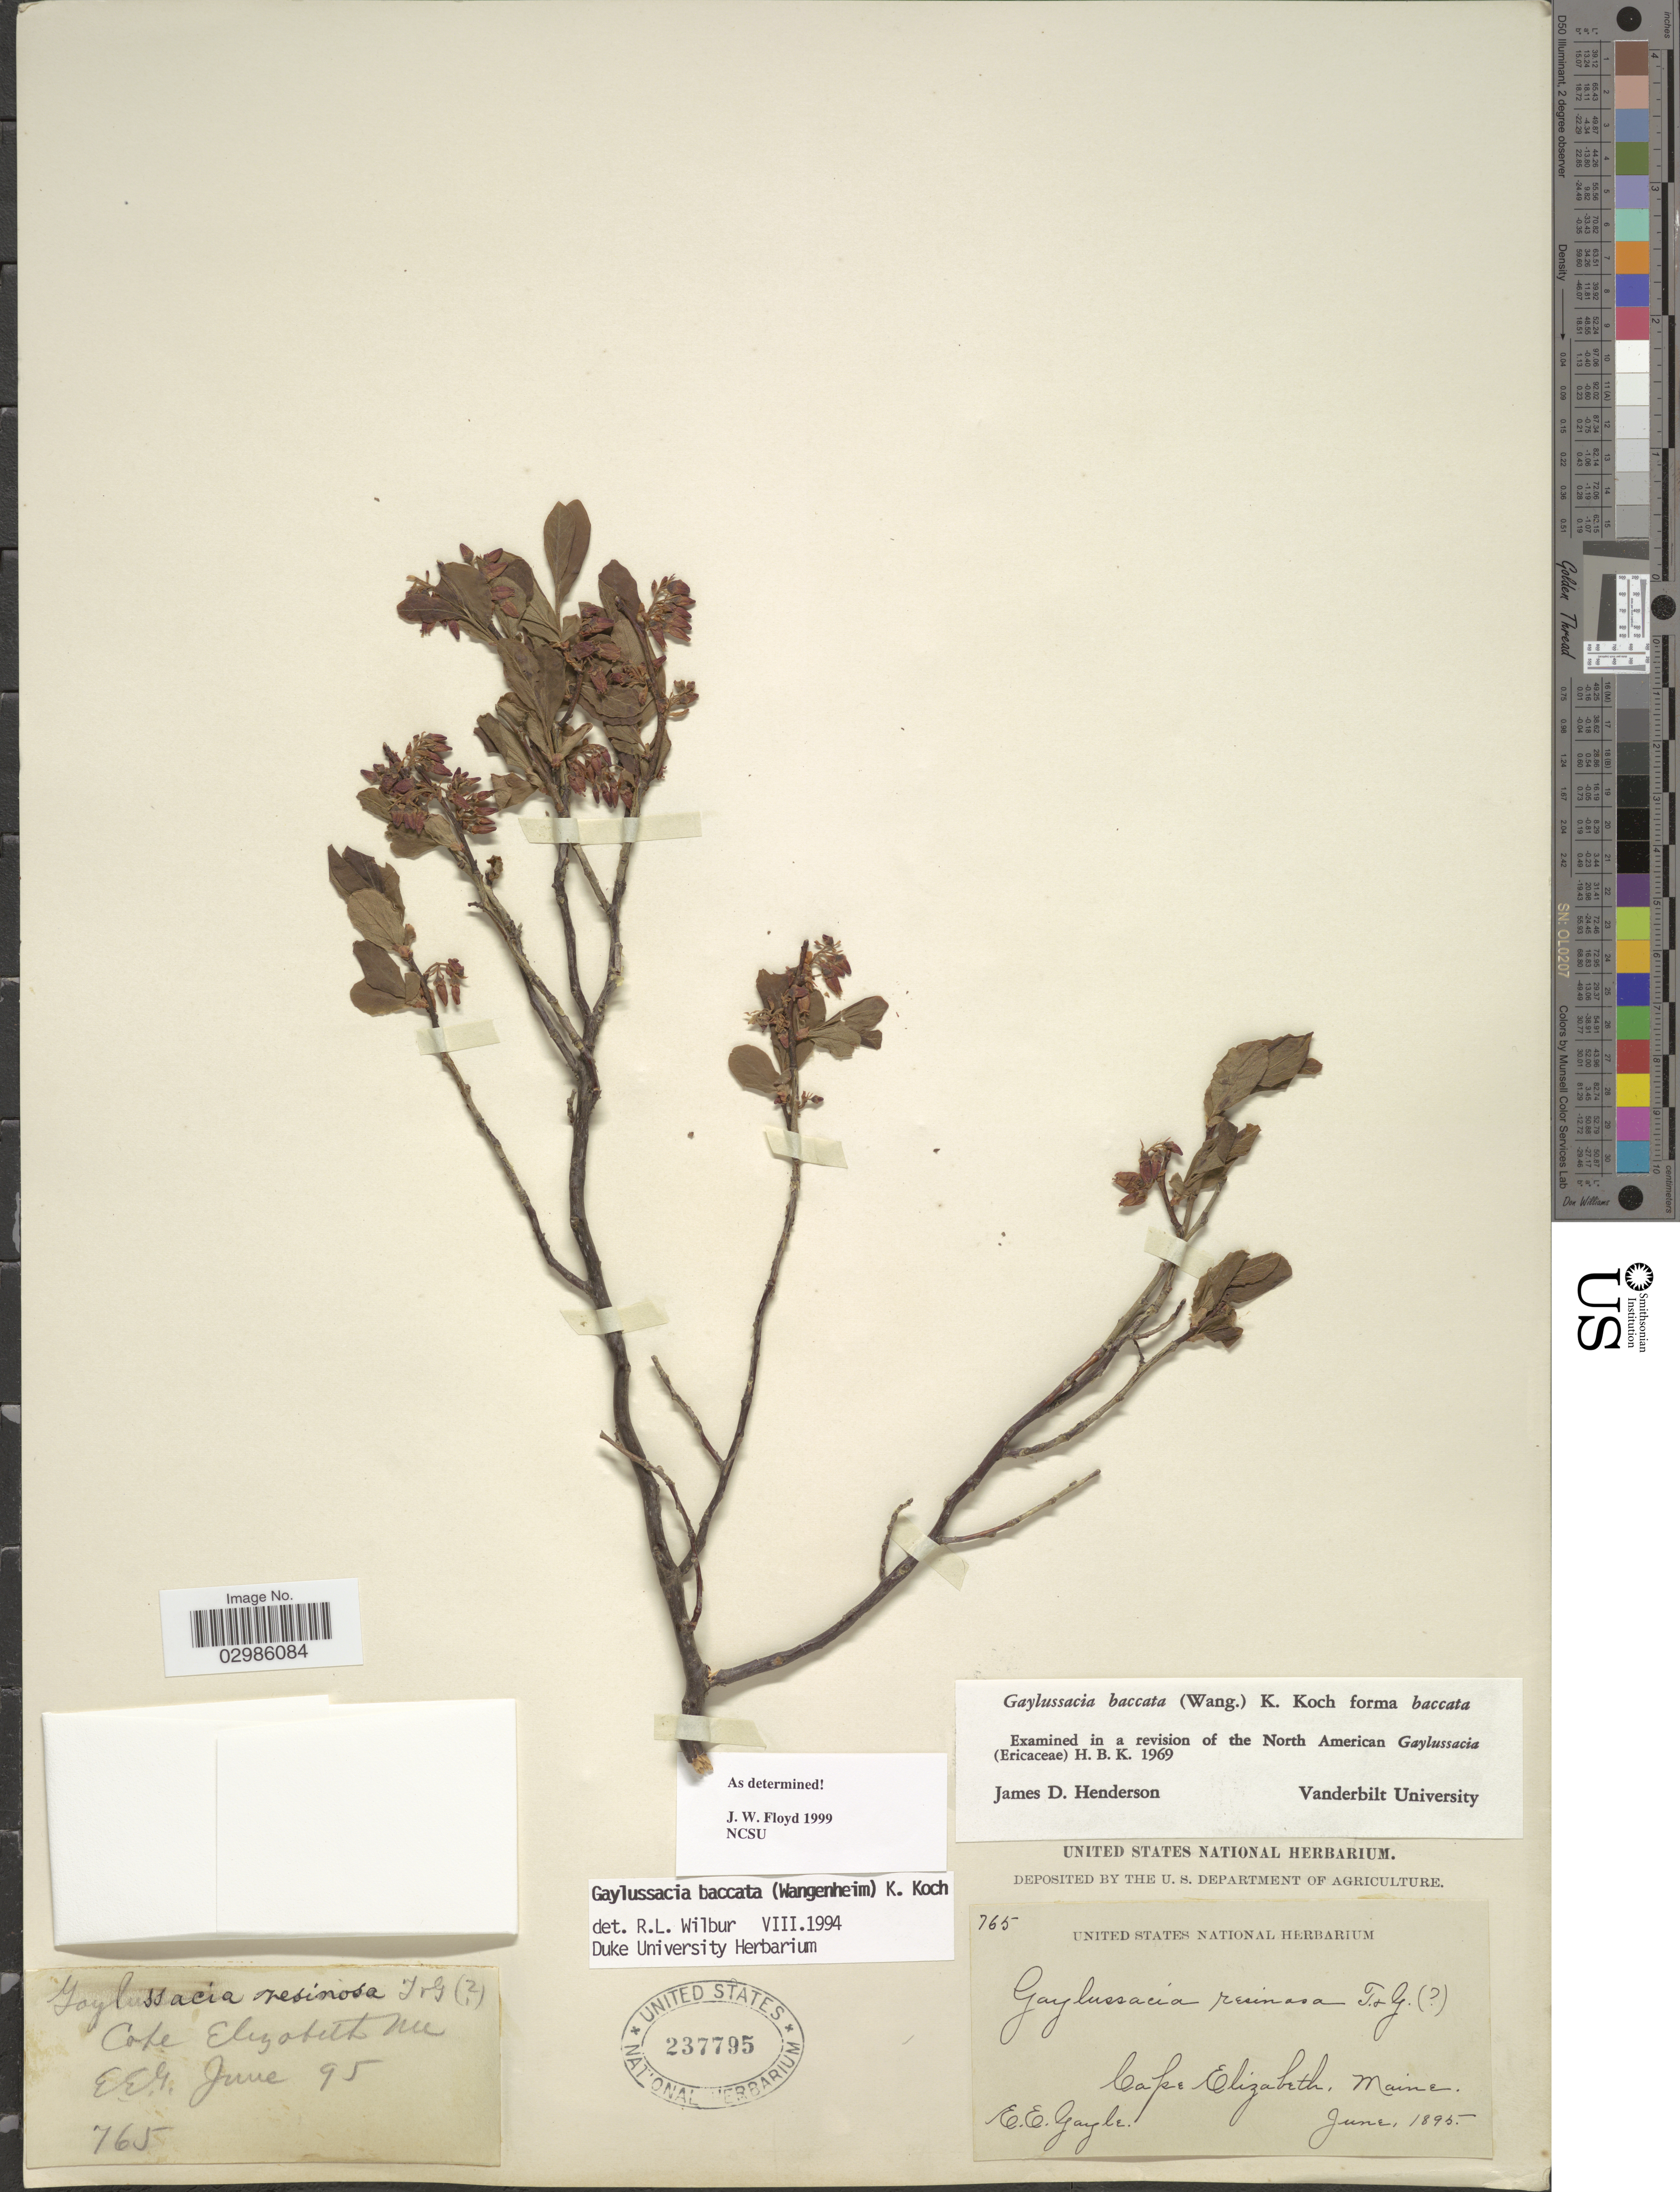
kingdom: Plantae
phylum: Tracheophyta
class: Magnoliopsida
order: Ericales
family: Ericaceae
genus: Gaylussacia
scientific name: Gaylussacia baccata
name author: (Wangenh.) K. Koch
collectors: E. Gayle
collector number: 765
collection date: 1895-06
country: United States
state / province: Maine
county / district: Cumberland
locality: Cape Elizabeth.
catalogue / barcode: US 237795